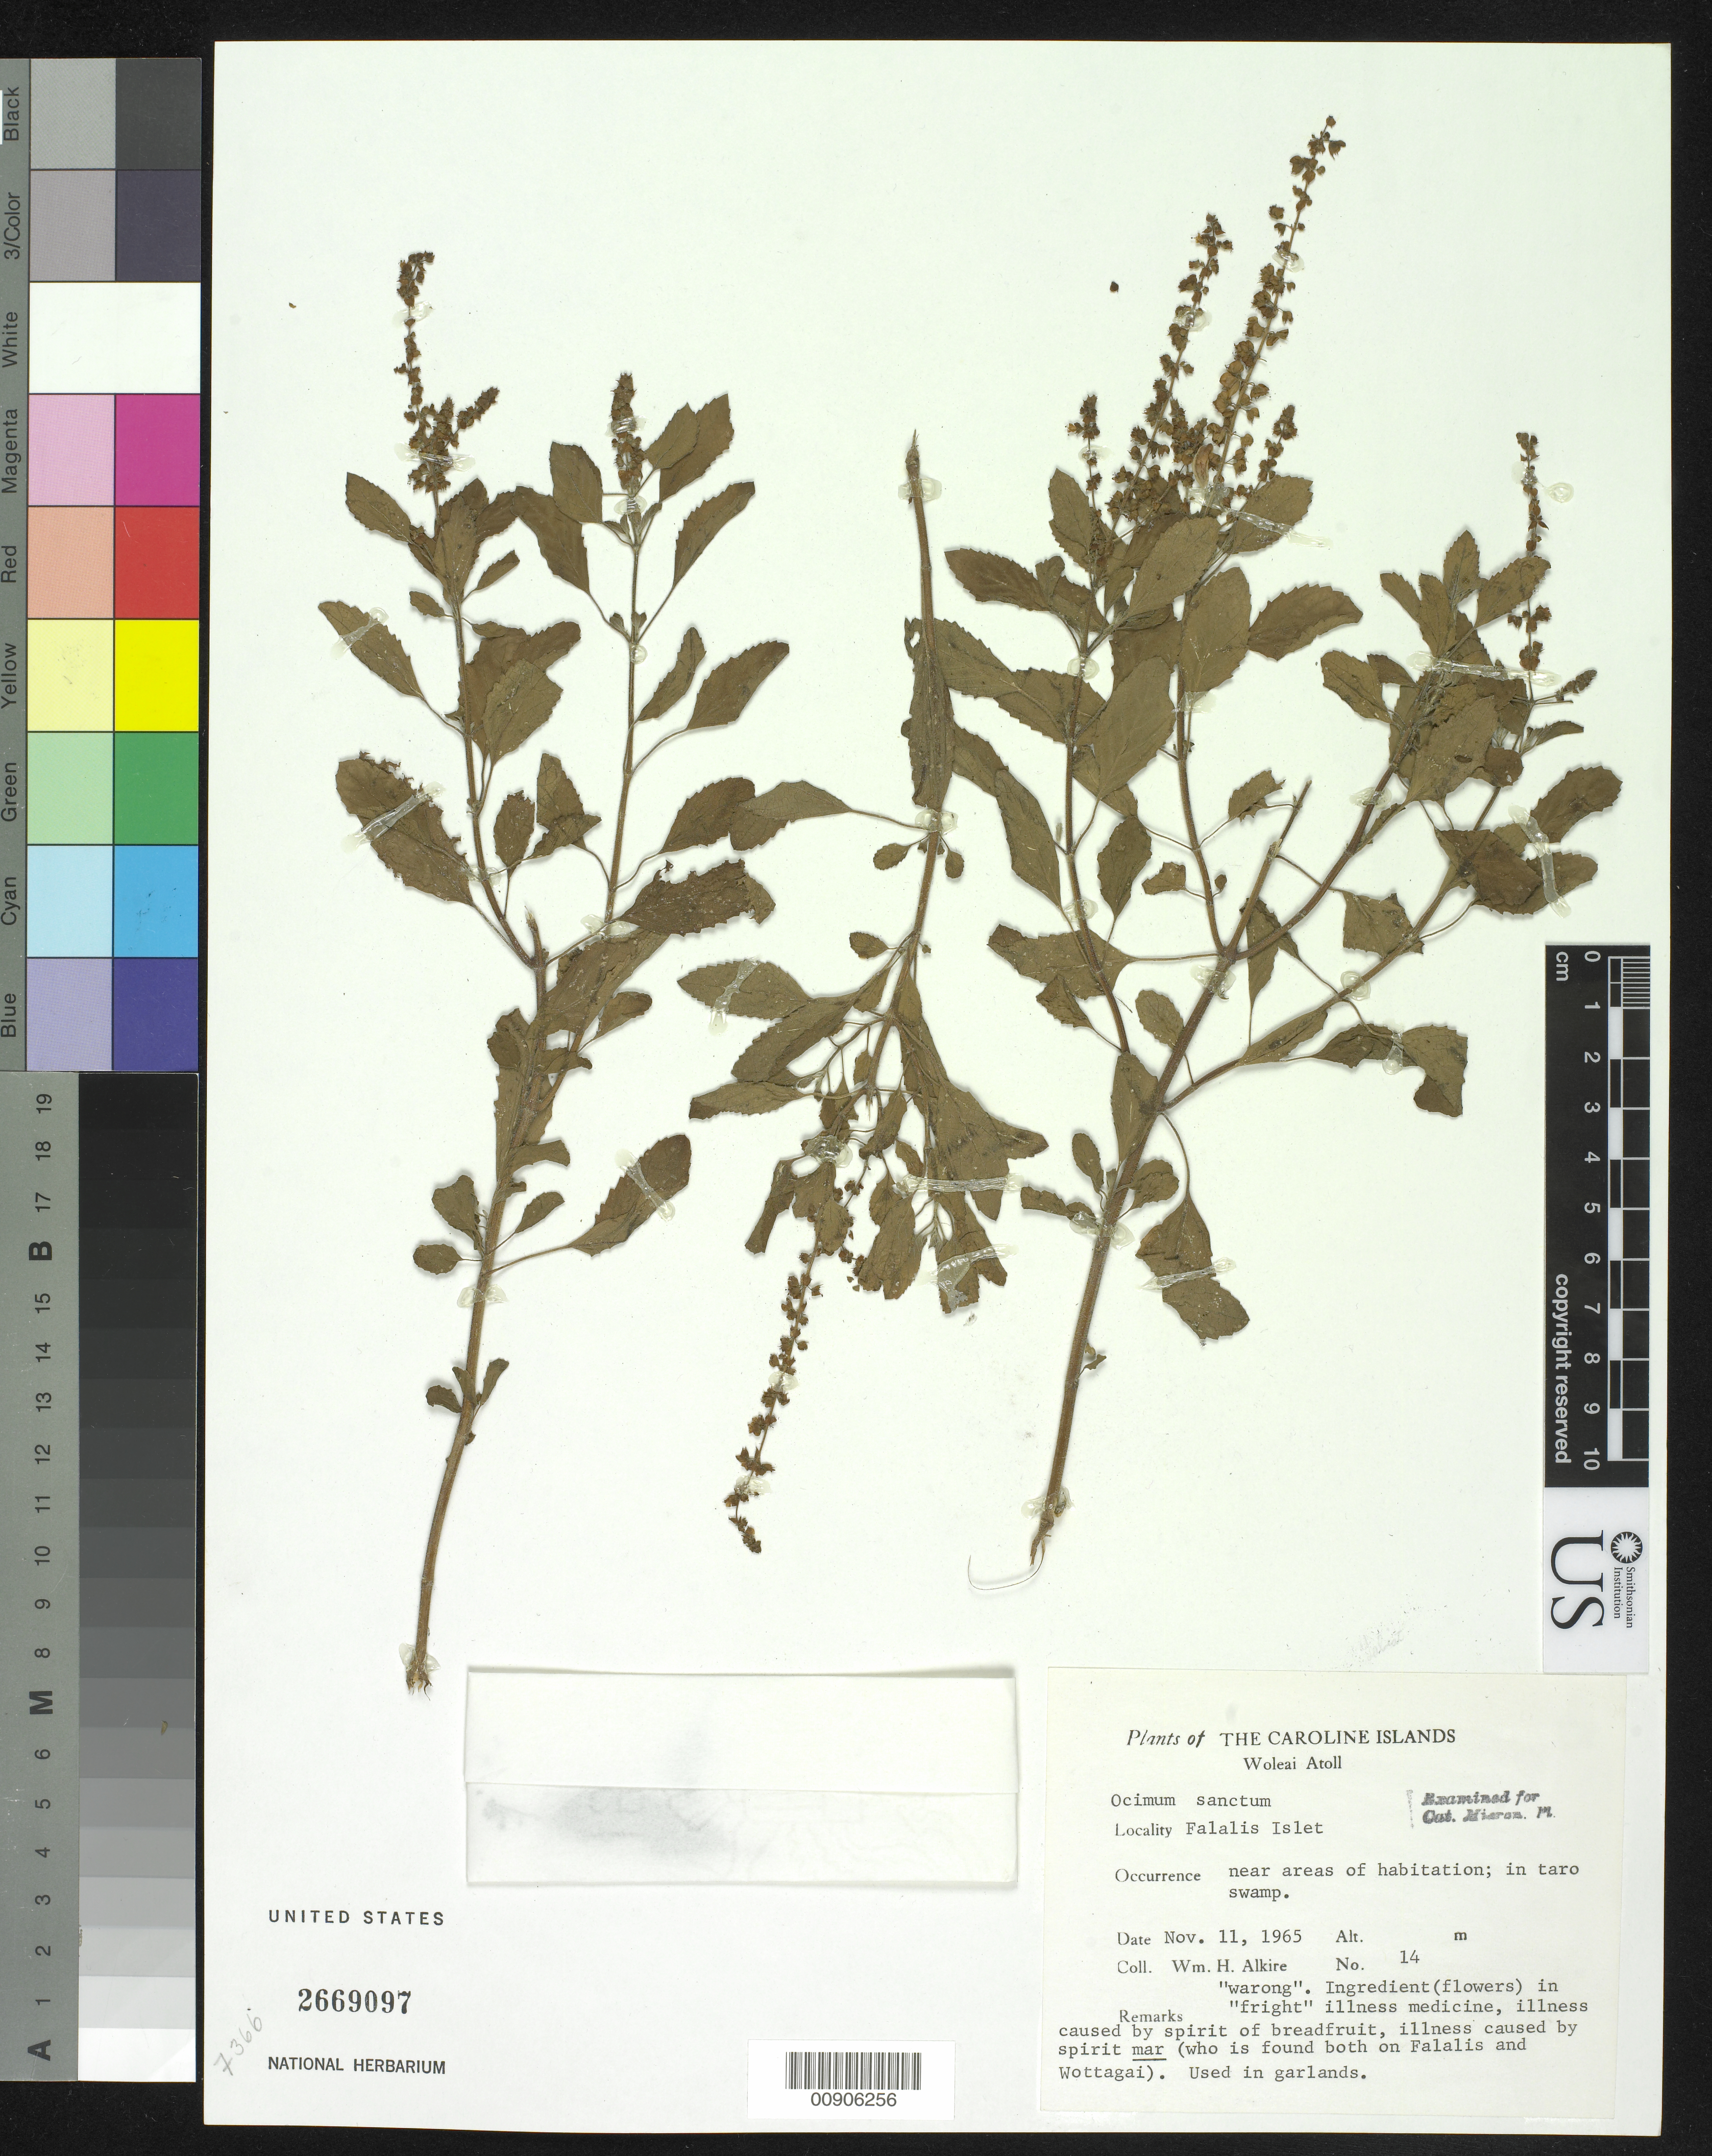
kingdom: Plantae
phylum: Tracheophyta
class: Magnoliopsida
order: Lamiales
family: Lamiaceae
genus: Ocimum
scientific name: Ocimum tenuiflorum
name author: L.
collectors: W. Alkire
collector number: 14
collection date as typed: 11 Nov 1965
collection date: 1965-11-11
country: Micronesia, Federated States of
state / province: Yap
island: Woleai Atoll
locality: Falalis Islet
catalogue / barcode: US 2669097